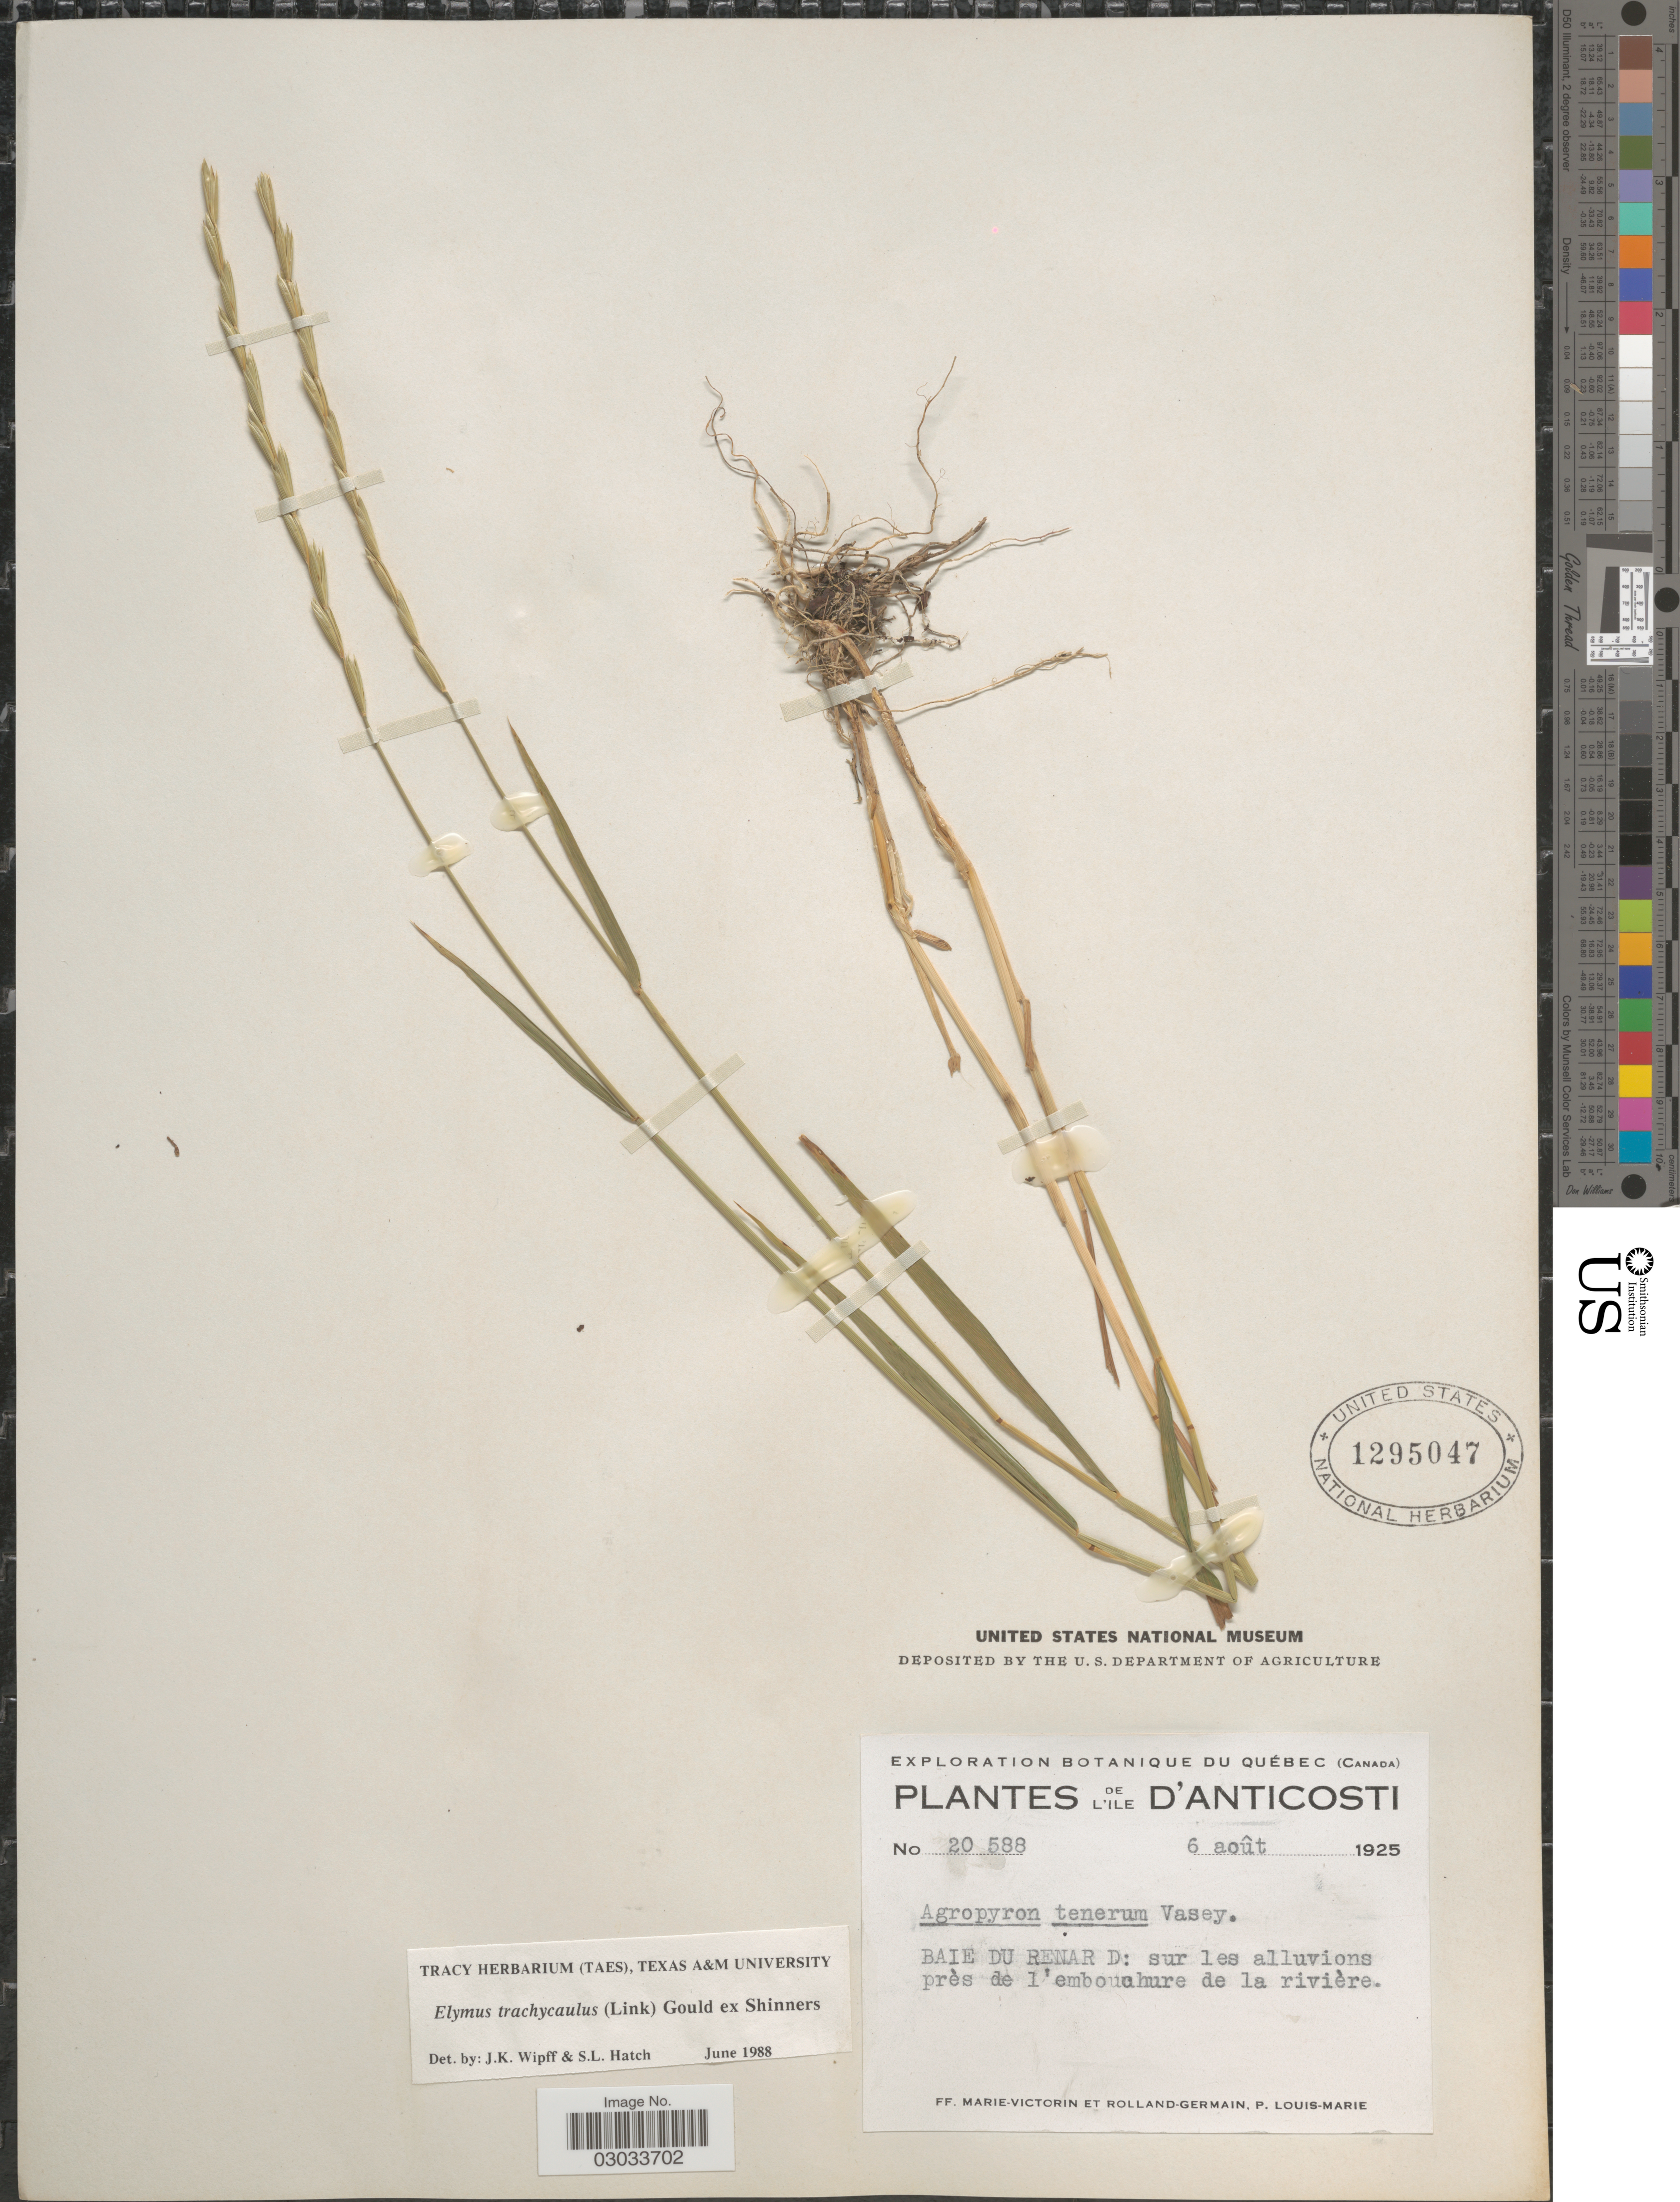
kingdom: Plantae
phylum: Tracheophyta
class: Liliopsida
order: Poales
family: Poaceae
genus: Elymus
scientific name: Elymus trachycaulus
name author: (Link) Gould ex Shinners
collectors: F. Marie-Victorin, Rolland-Germain & L.-M. LaLonde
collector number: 20588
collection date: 1925-08-06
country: Canada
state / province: Quebec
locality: Exploration Botanique du Québec. L'ile d'Anticosta. Baie du Renar d: sur les alluvions près de l'embouchure de la rivière.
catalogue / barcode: US 1295047